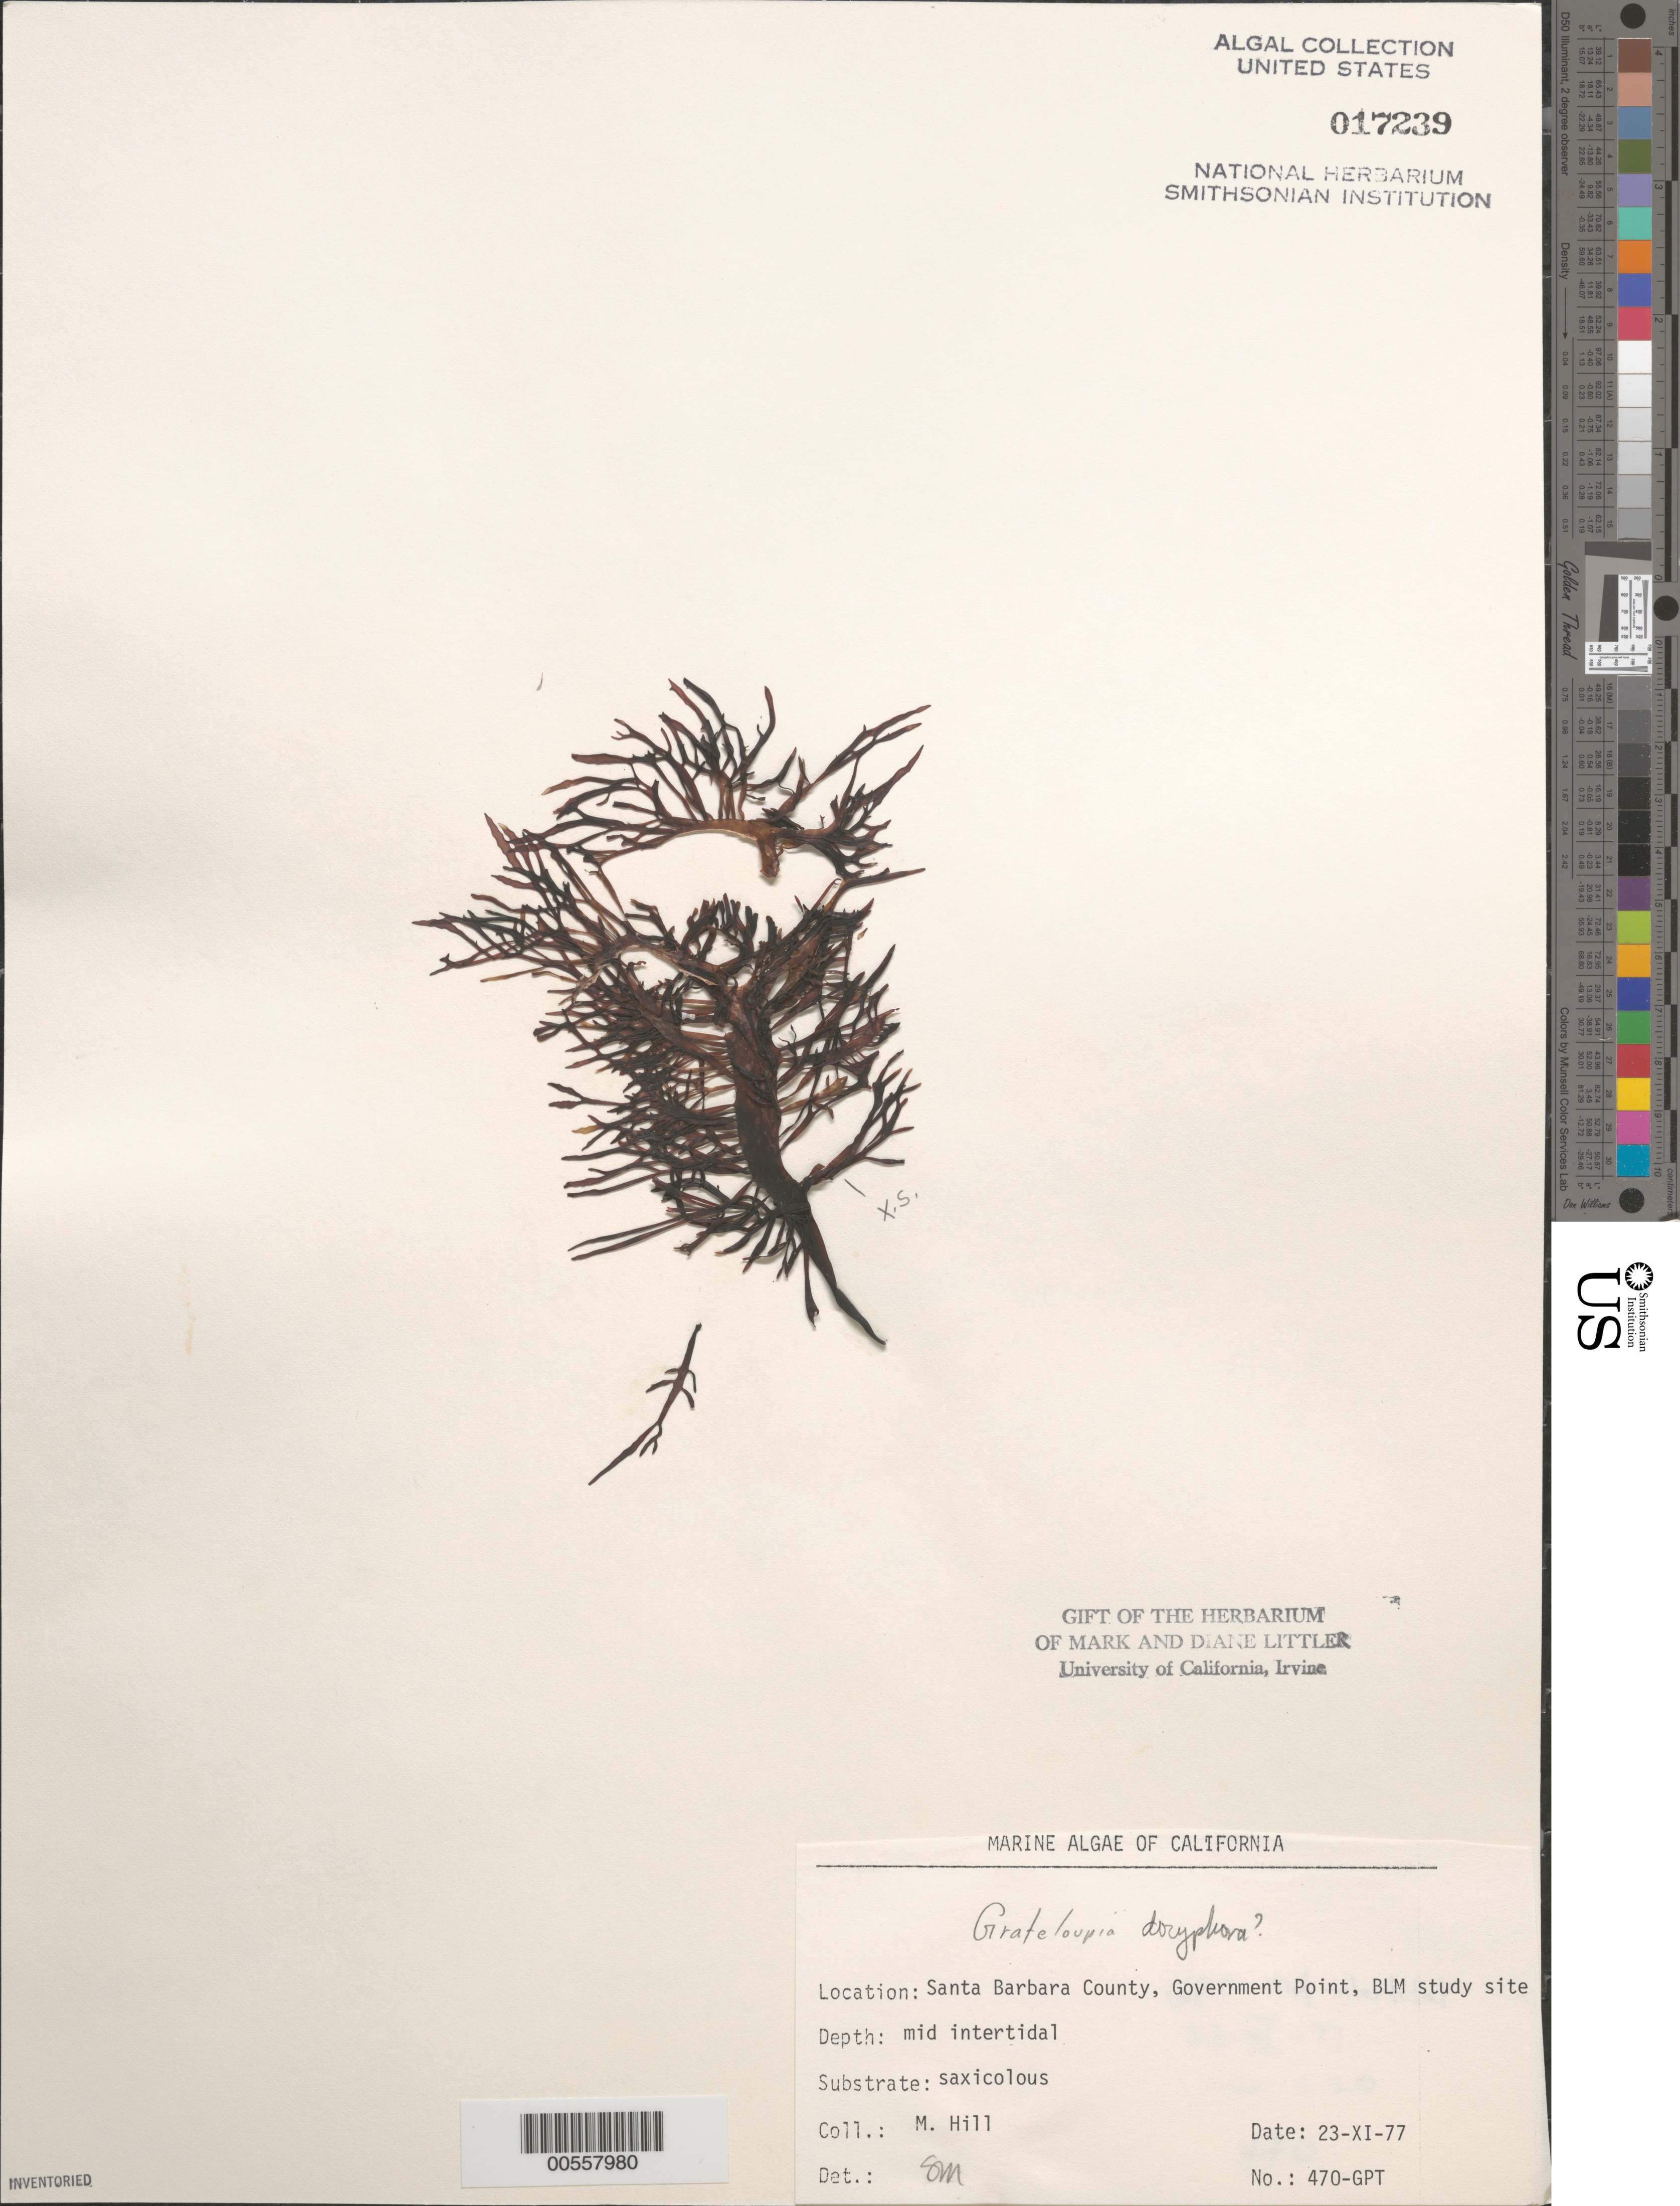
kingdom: Plantae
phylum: Rhodophyta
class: Florideophyceae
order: Halymeniales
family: Halymeniaceae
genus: Grateloupia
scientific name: Grateloupia doryphora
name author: (Mont.) Howe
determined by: Murray, S. N.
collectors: M. Hill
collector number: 470-gpt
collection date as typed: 23 Nov 1977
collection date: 1977-11-23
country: United States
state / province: California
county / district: Santa Barbara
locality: Government Point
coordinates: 34 26'31"N, 120 24'06"W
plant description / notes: BLM-SOCALBIGHT Rocky Intertidal Survey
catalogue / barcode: US 17239